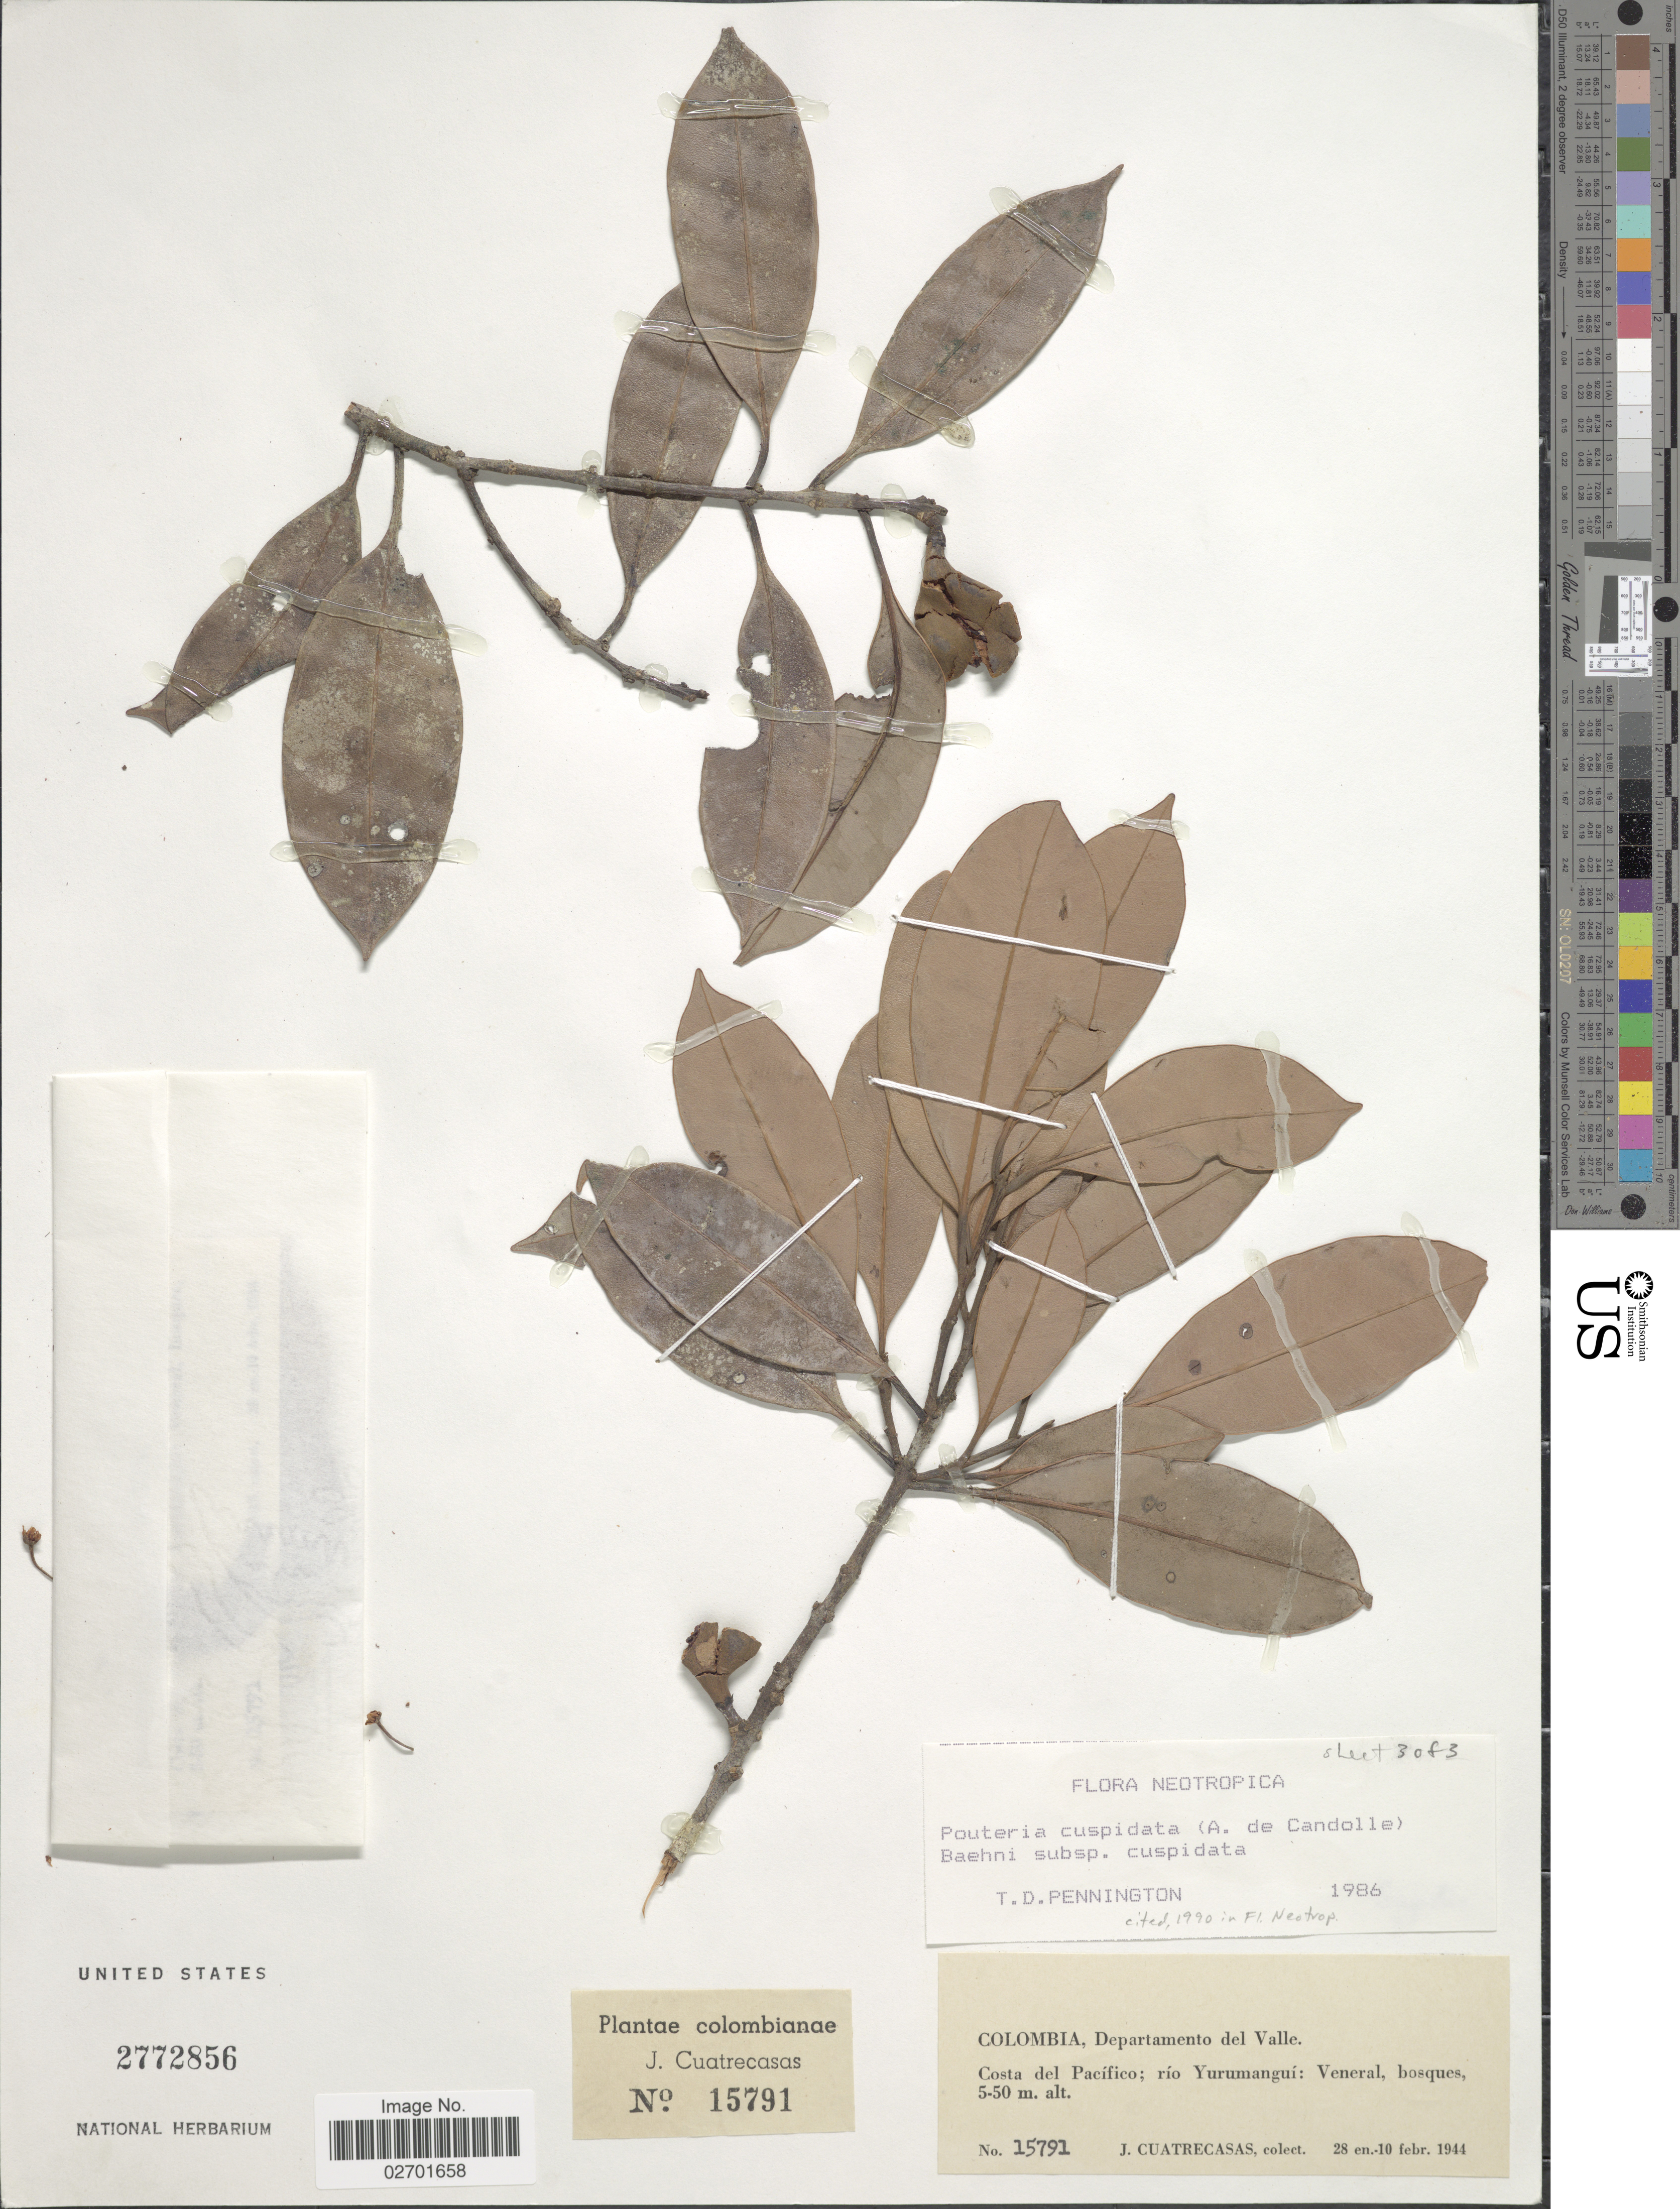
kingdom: Plantae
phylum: Tracheophyta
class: Magnoliopsida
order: Ericales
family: Sapotaceae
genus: Pouteria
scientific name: Pouteria cuspidata subsp. cuspidata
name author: (A. DC.) Baehni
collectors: J. Cuatrecasas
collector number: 15791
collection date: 1944-01-28/1944-02-10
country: Colombia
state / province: Valle del Cauca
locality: Colombia, Departamento del Valle, Costa del Pacifico: rio Yurumangui: Veneral, bosques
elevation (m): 5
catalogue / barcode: US 2772856